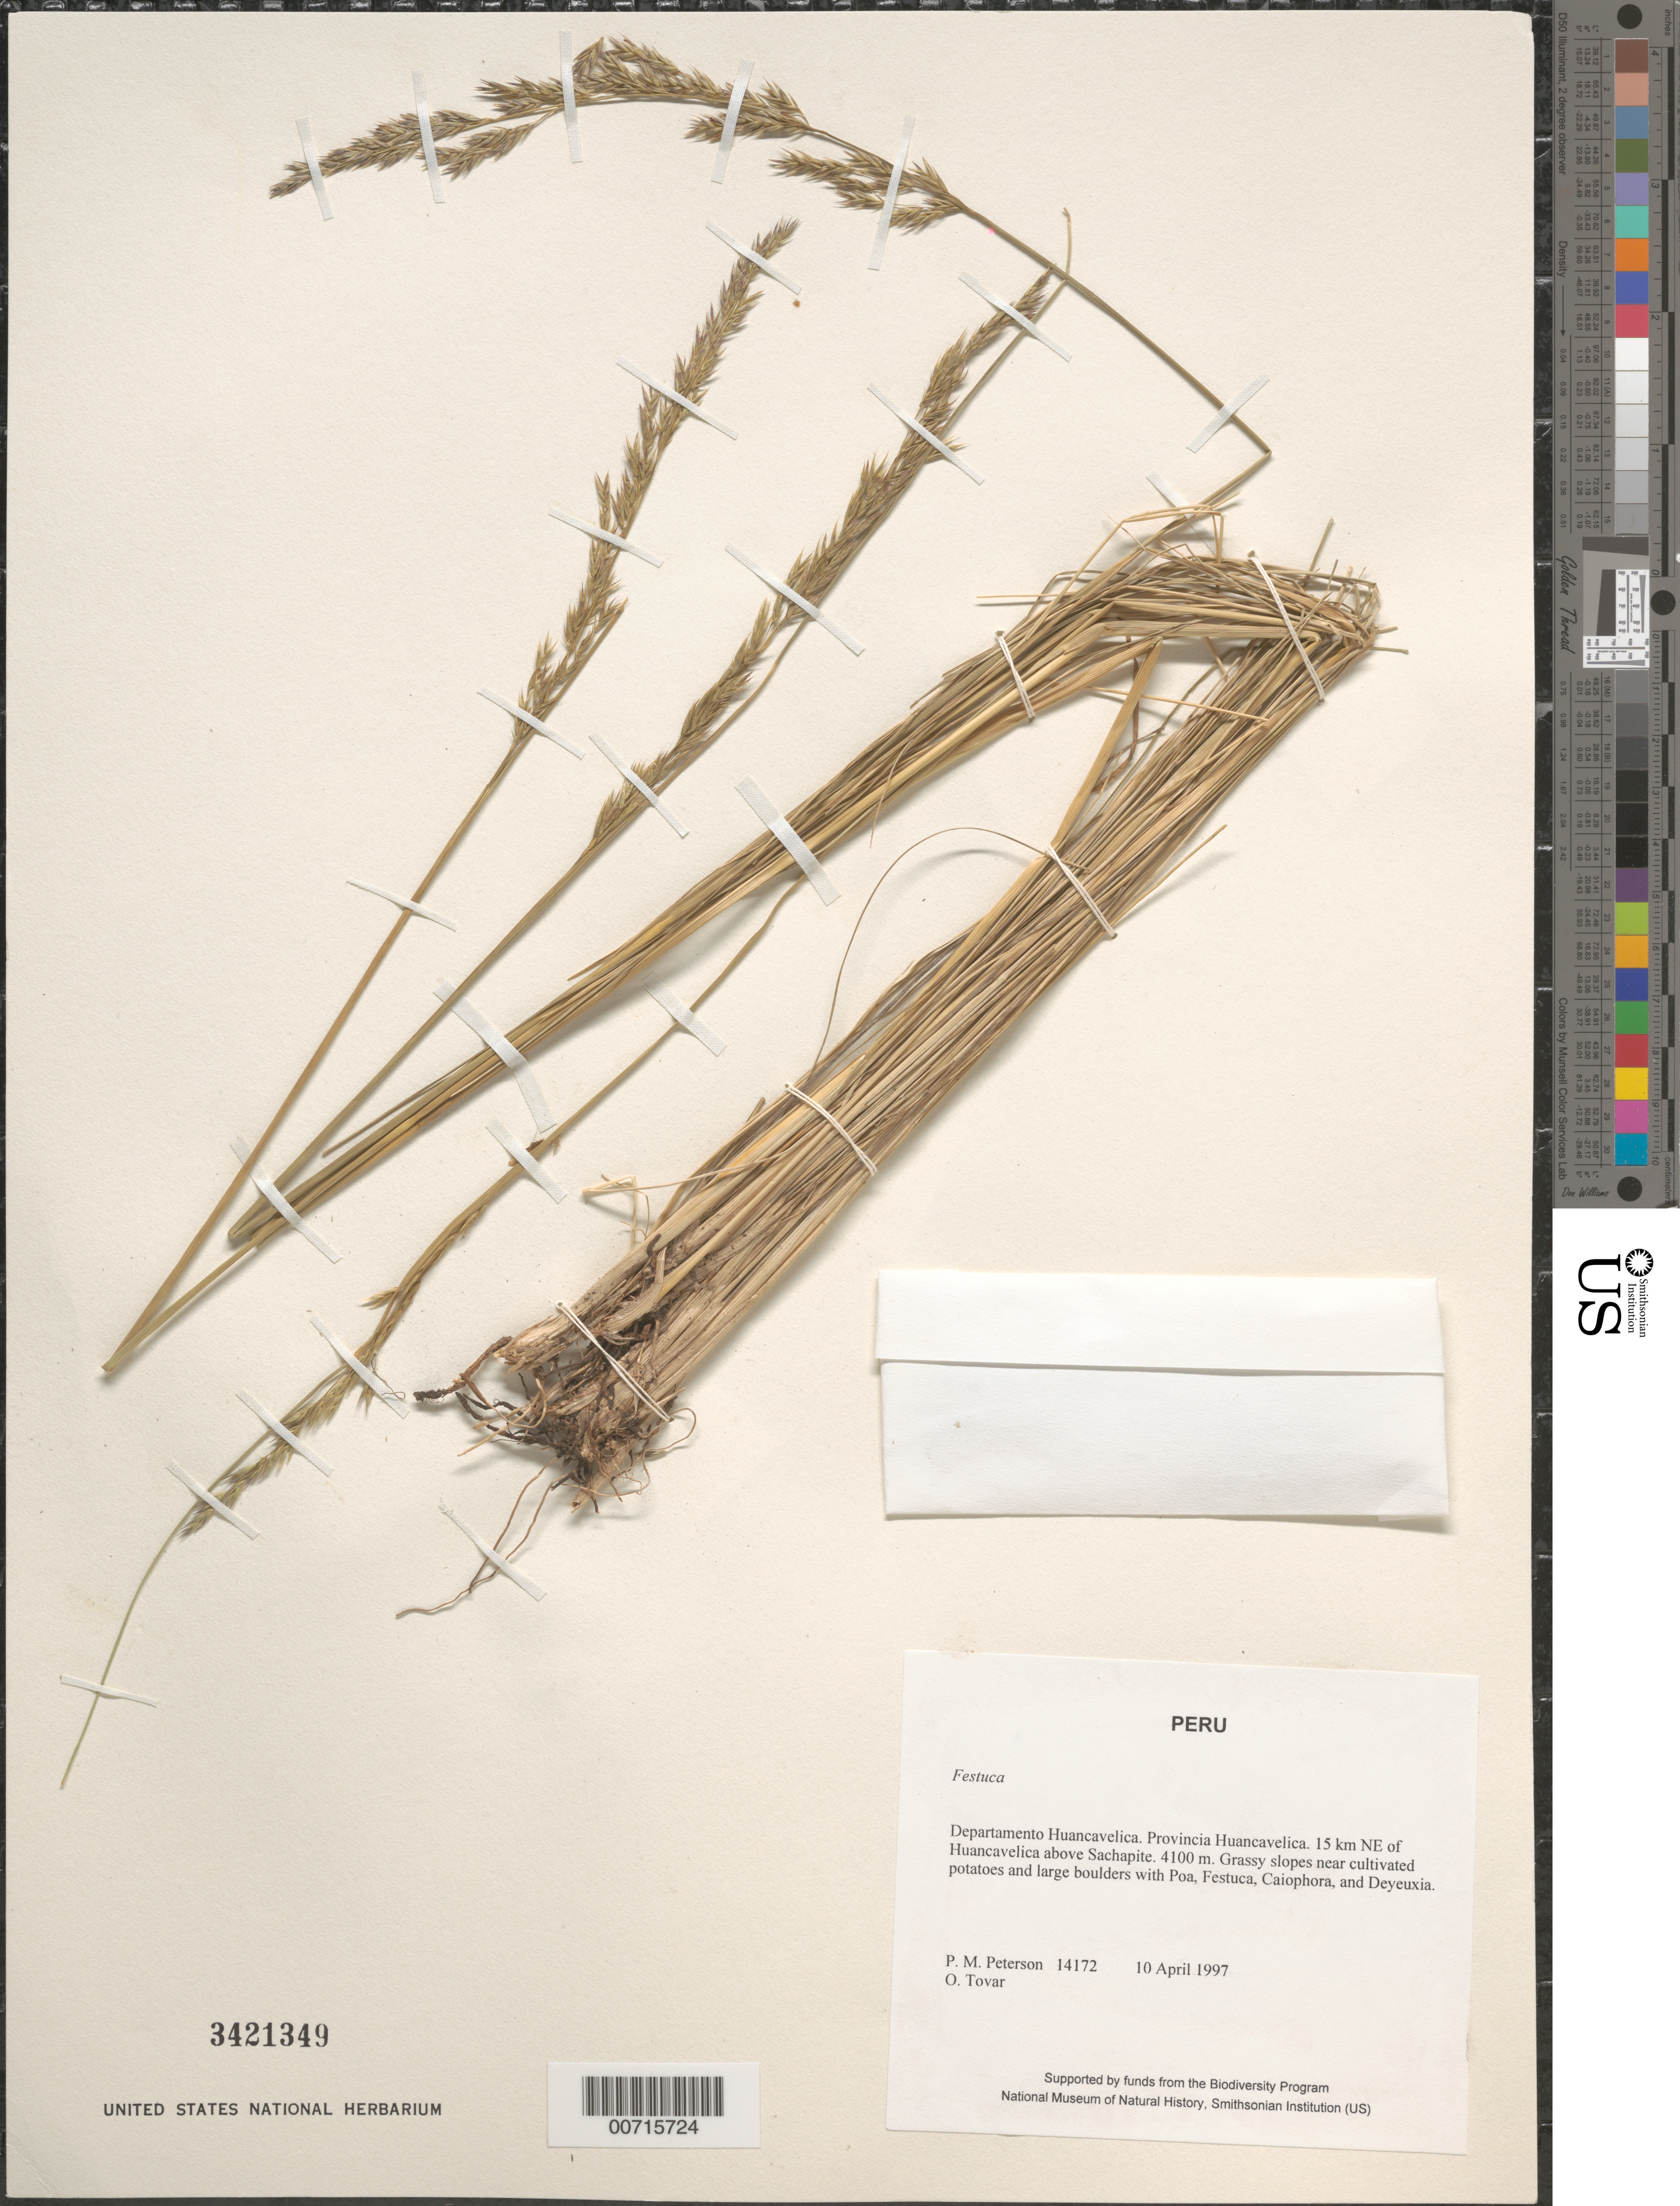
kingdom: Plantae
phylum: Tracheophyta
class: Liliopsida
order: Poales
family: Poaceae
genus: Festuca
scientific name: Festuca sp.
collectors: P. M. Peterson & Ó. Tovar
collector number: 14172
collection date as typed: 10 Apr 1997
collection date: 1997-04-10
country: Peru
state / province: Huancavelica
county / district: Huancavelica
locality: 15 km NE of Huancavelica above Sachapite.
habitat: Grassy slopes near cultivated potatoes and large boulders with Poa, Festuca, Caiophora, and Deyeuxia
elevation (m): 4100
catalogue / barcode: US 3421349